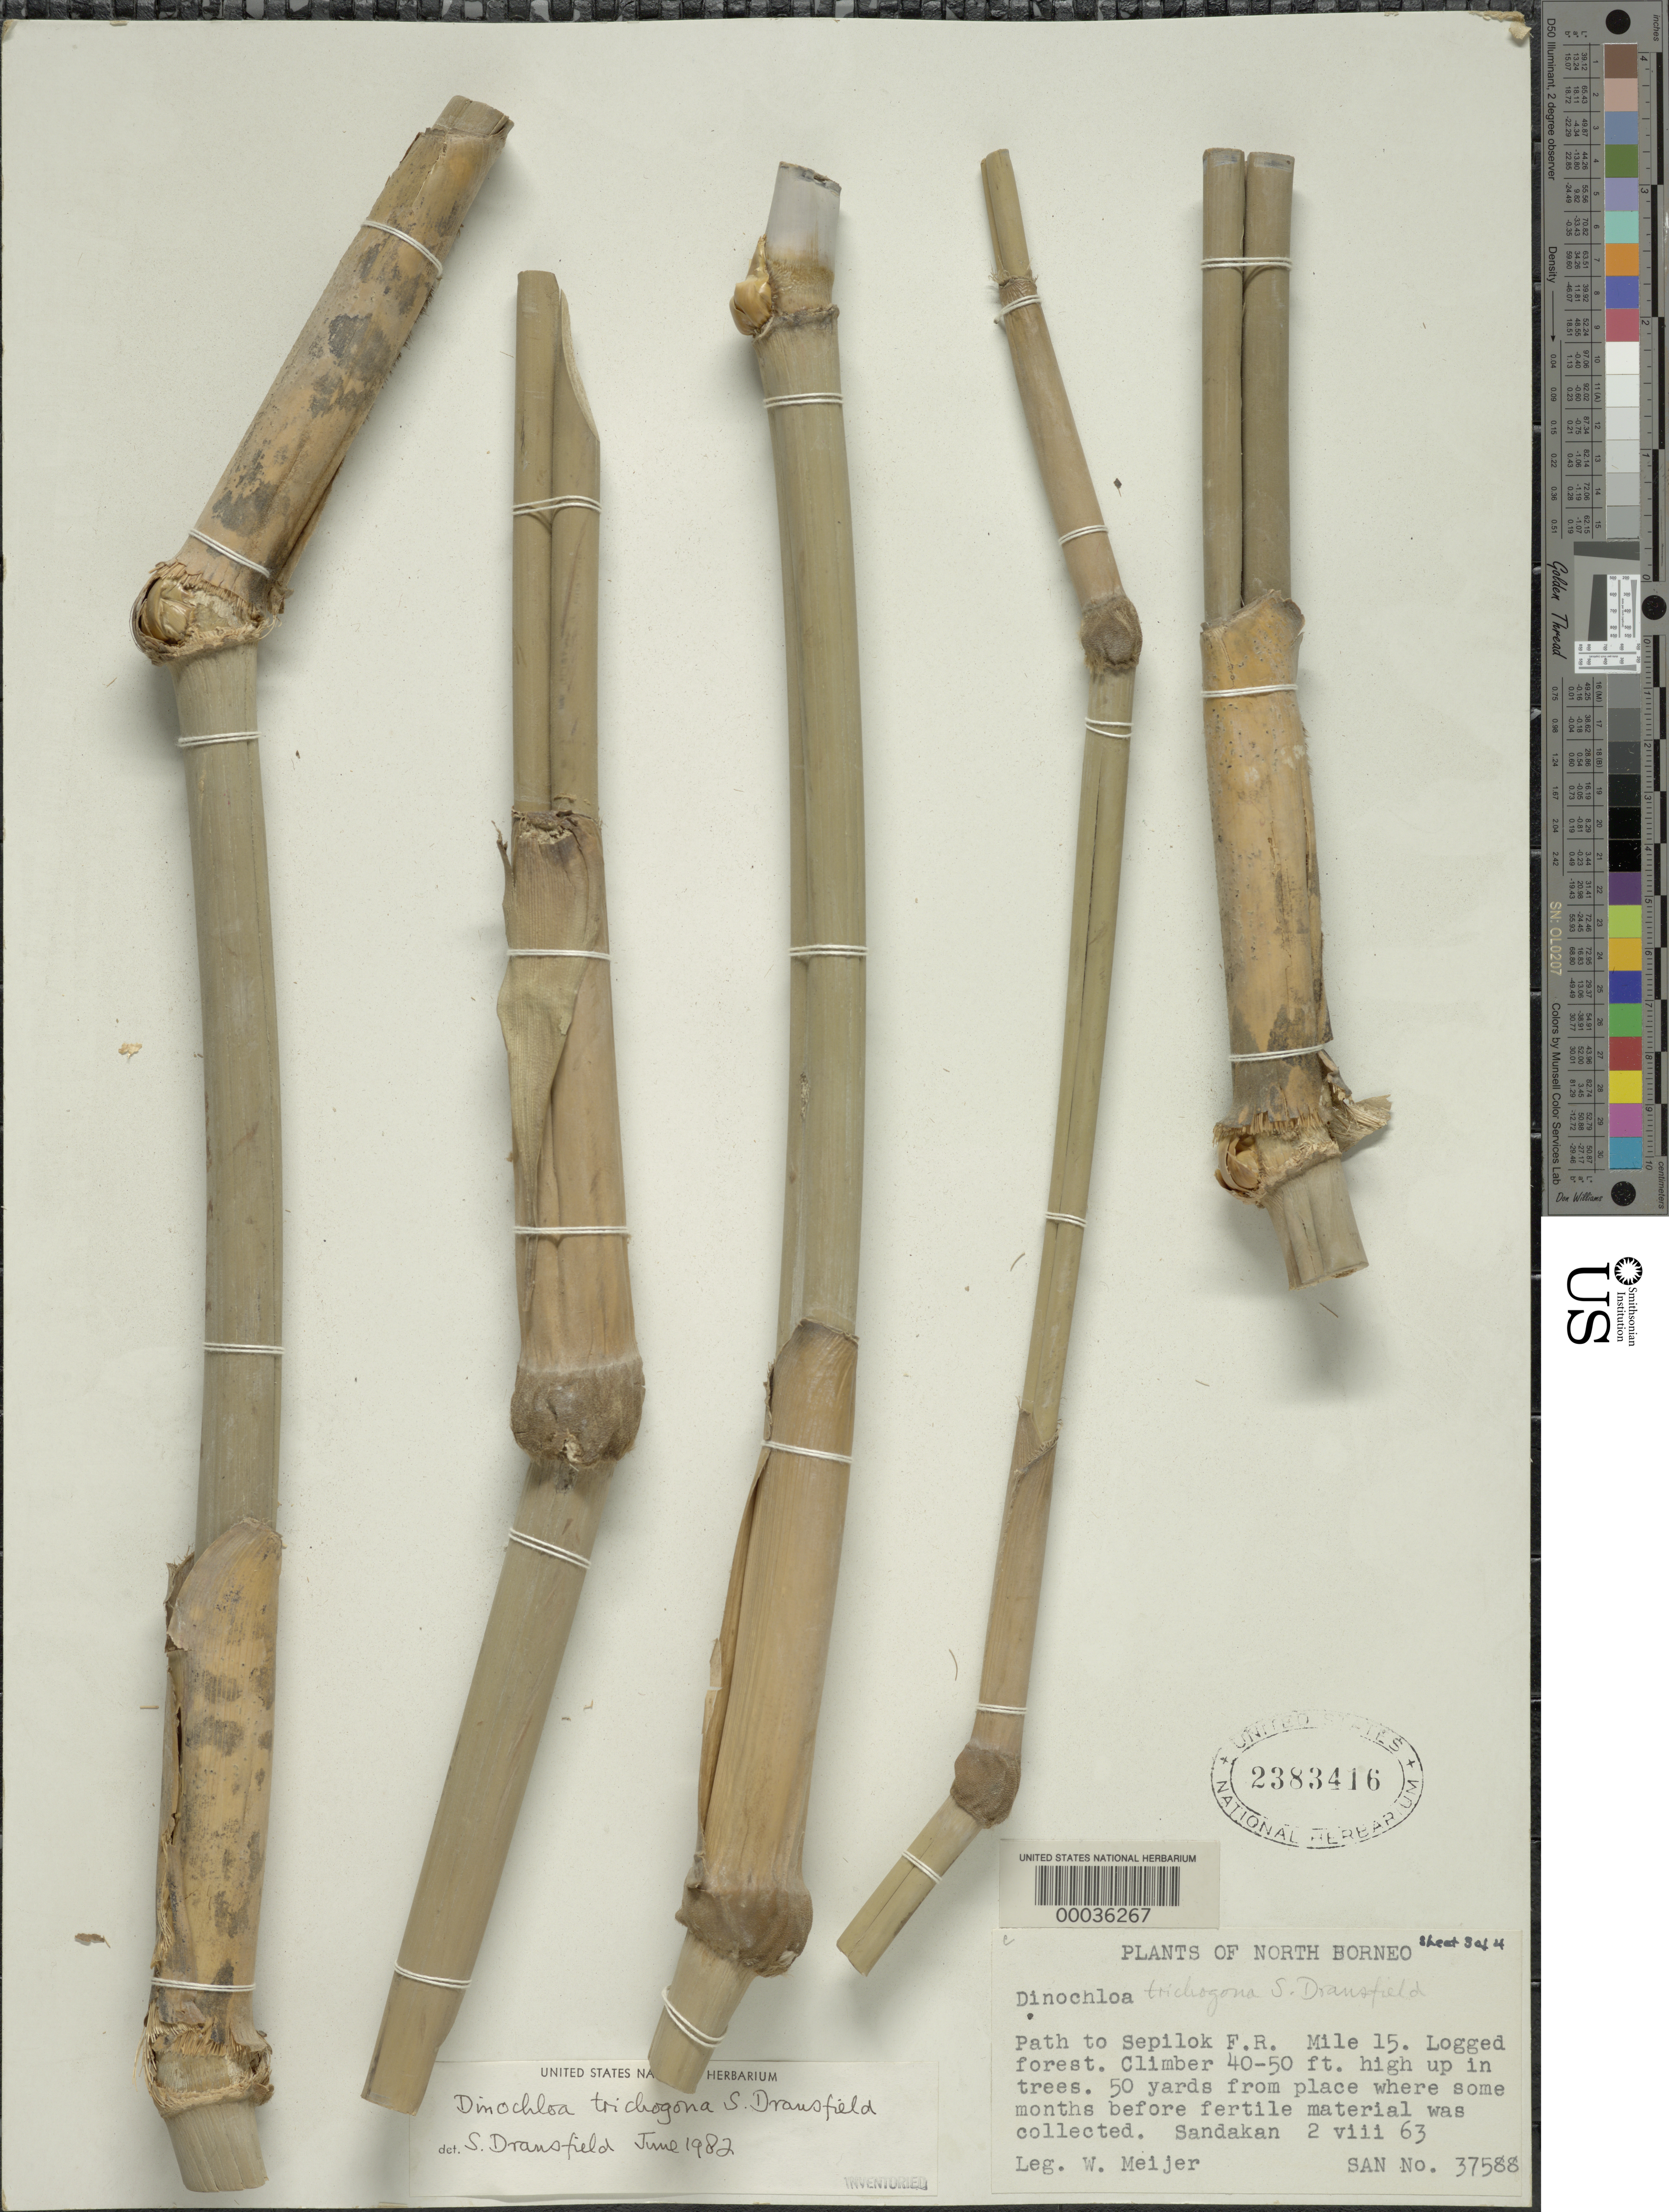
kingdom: Plantae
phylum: Tracheophyta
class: Liliopsida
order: Poales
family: Poaceae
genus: Dinochloa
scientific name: Dinochloa trichogona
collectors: W. Meijer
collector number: San 37588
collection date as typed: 02 Aug 1963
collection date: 1963-08-02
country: Malaysia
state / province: Sabah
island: Borneo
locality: Path to sepilok f.r. mile 15, sandakan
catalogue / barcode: US 2383416